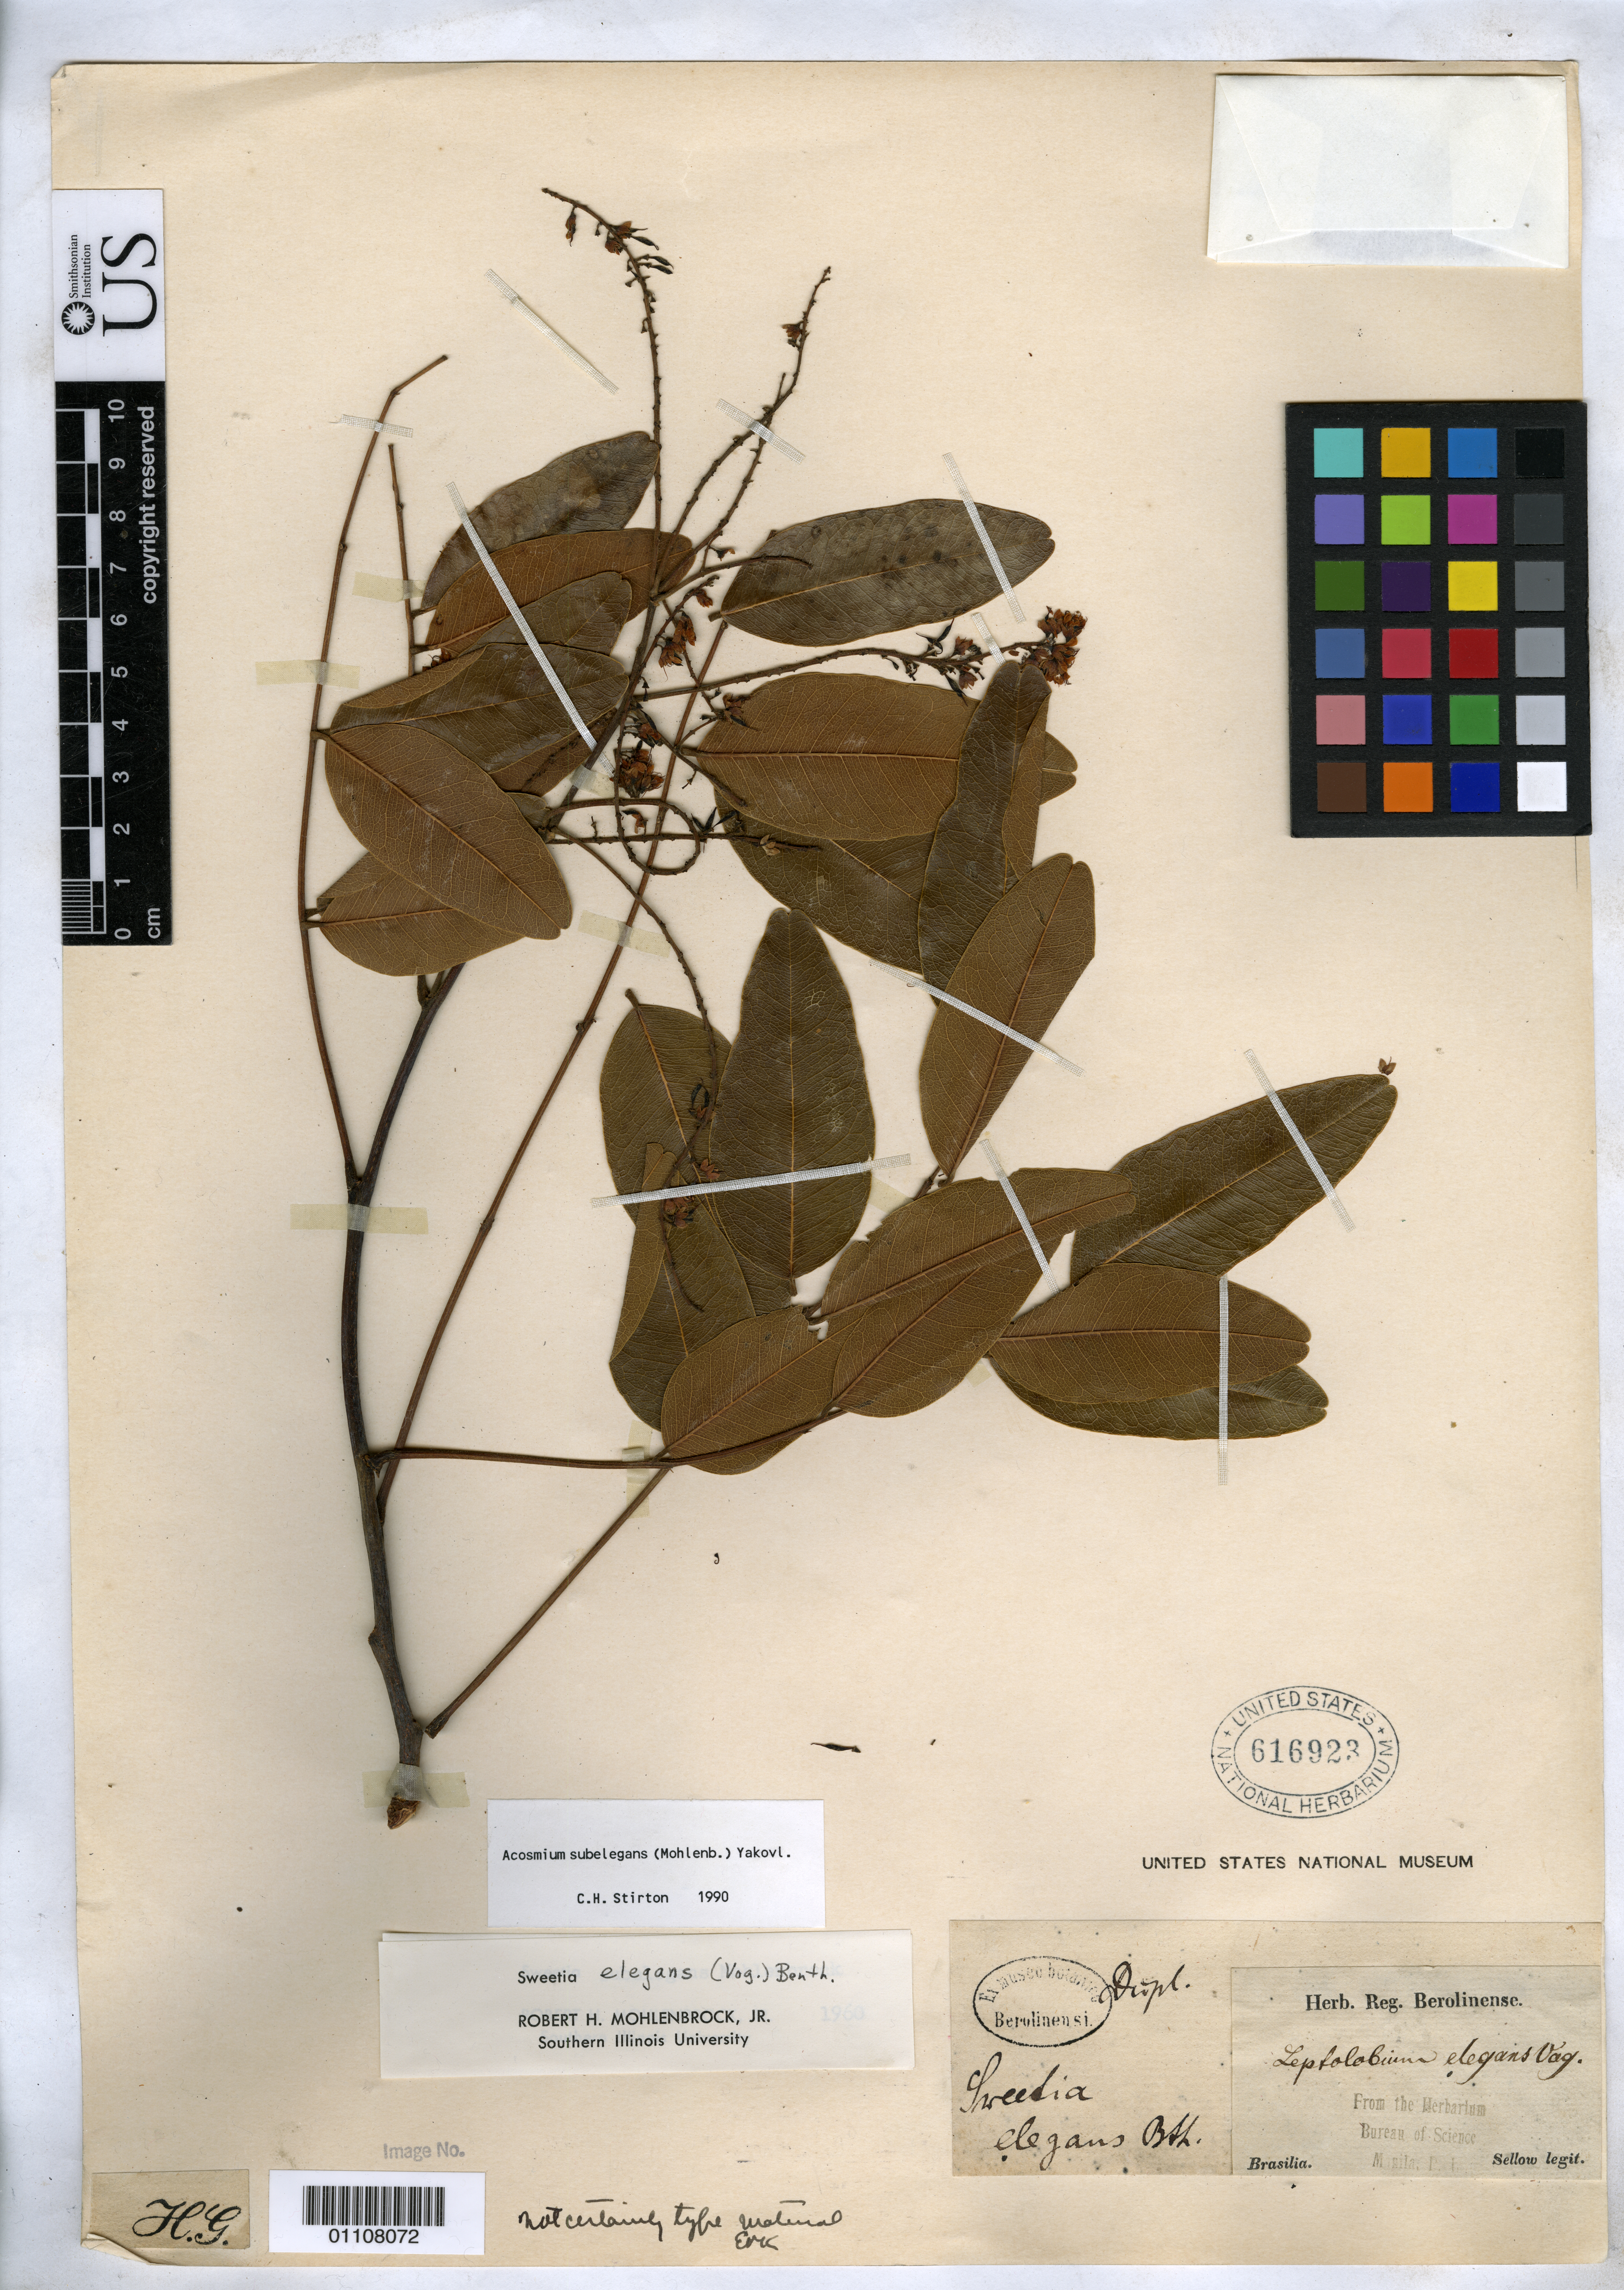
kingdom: Plantae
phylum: Tracheophyta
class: Magnoliopsida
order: Fabales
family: Fabaceae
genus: Leptolobium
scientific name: Leptolobium elegans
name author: Vogel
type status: Type Collection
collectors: F. Sellow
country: Brazil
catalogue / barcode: US 616923